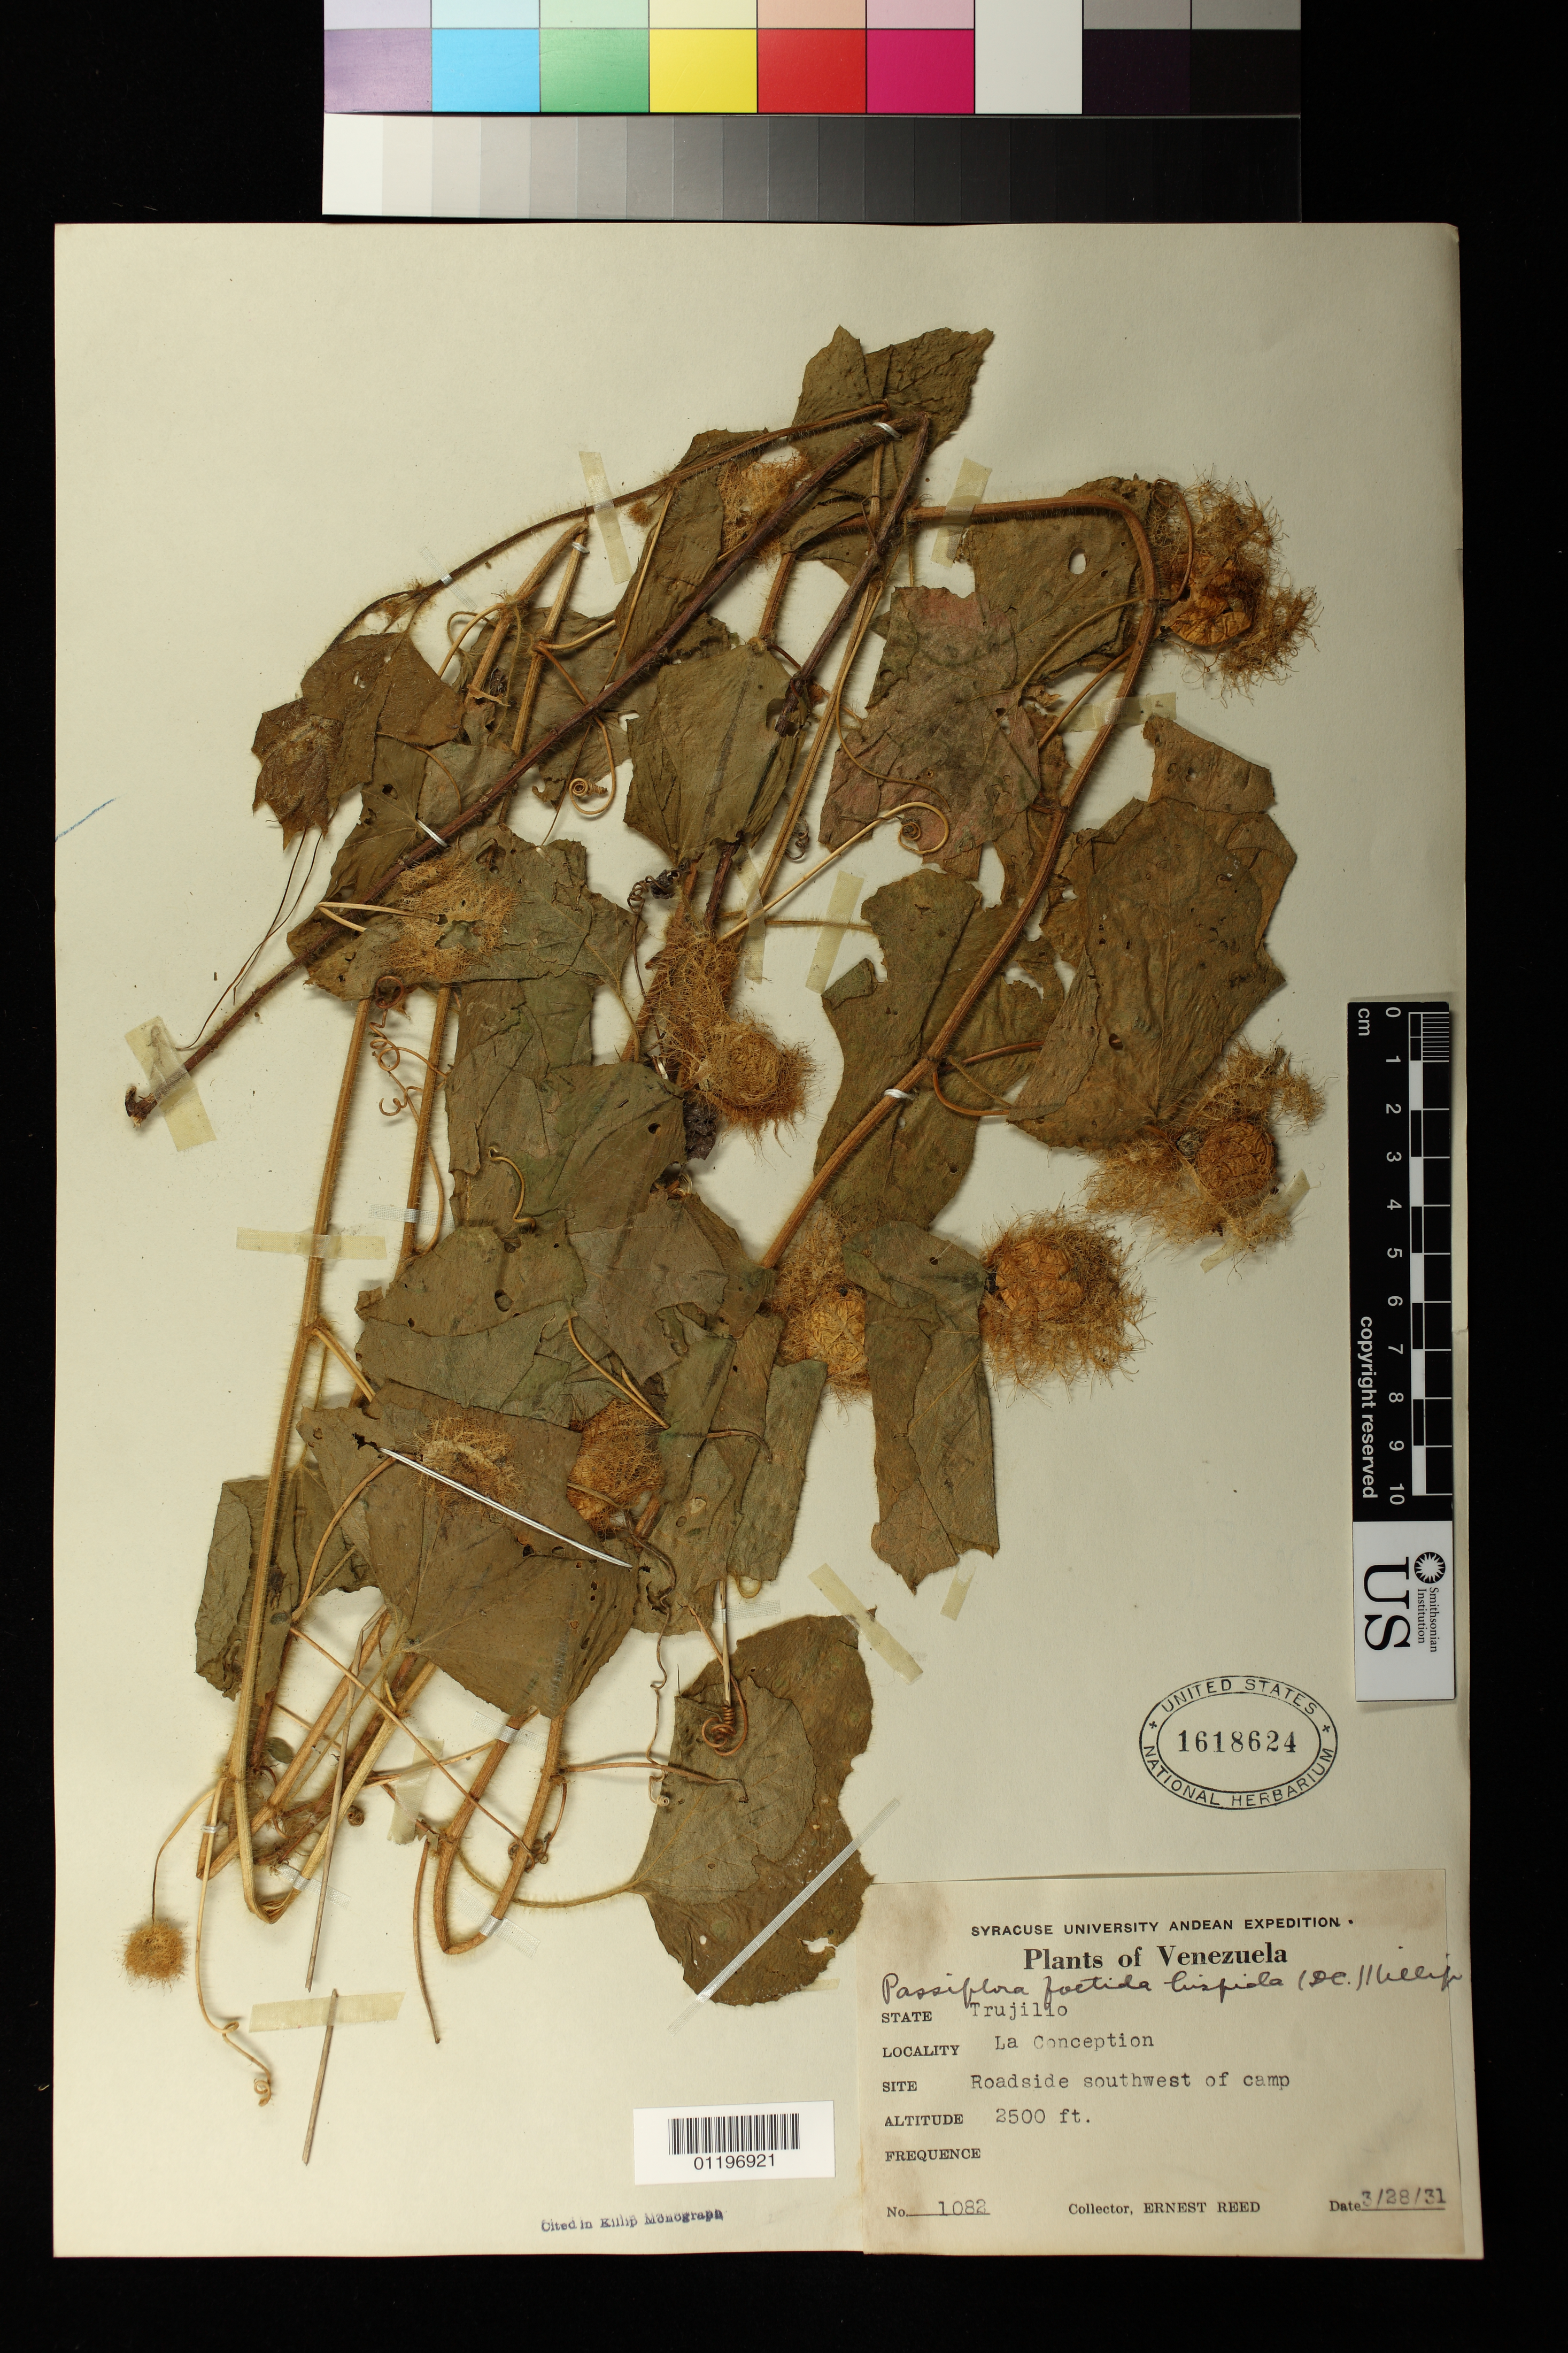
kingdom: Plantae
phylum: Tracheophyta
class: Magnoliopsida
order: Malpighiales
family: Passifloraceae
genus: Passiflora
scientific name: Passiflora foetida var. hispida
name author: (DC. ex Triana & Planch.) Killip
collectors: E. Reed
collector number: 1082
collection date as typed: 28 Mar 1931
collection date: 1931-03-28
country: Venezuela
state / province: Trujillo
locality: La Conception. Roadside southwest of camp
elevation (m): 762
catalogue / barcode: US 1618624